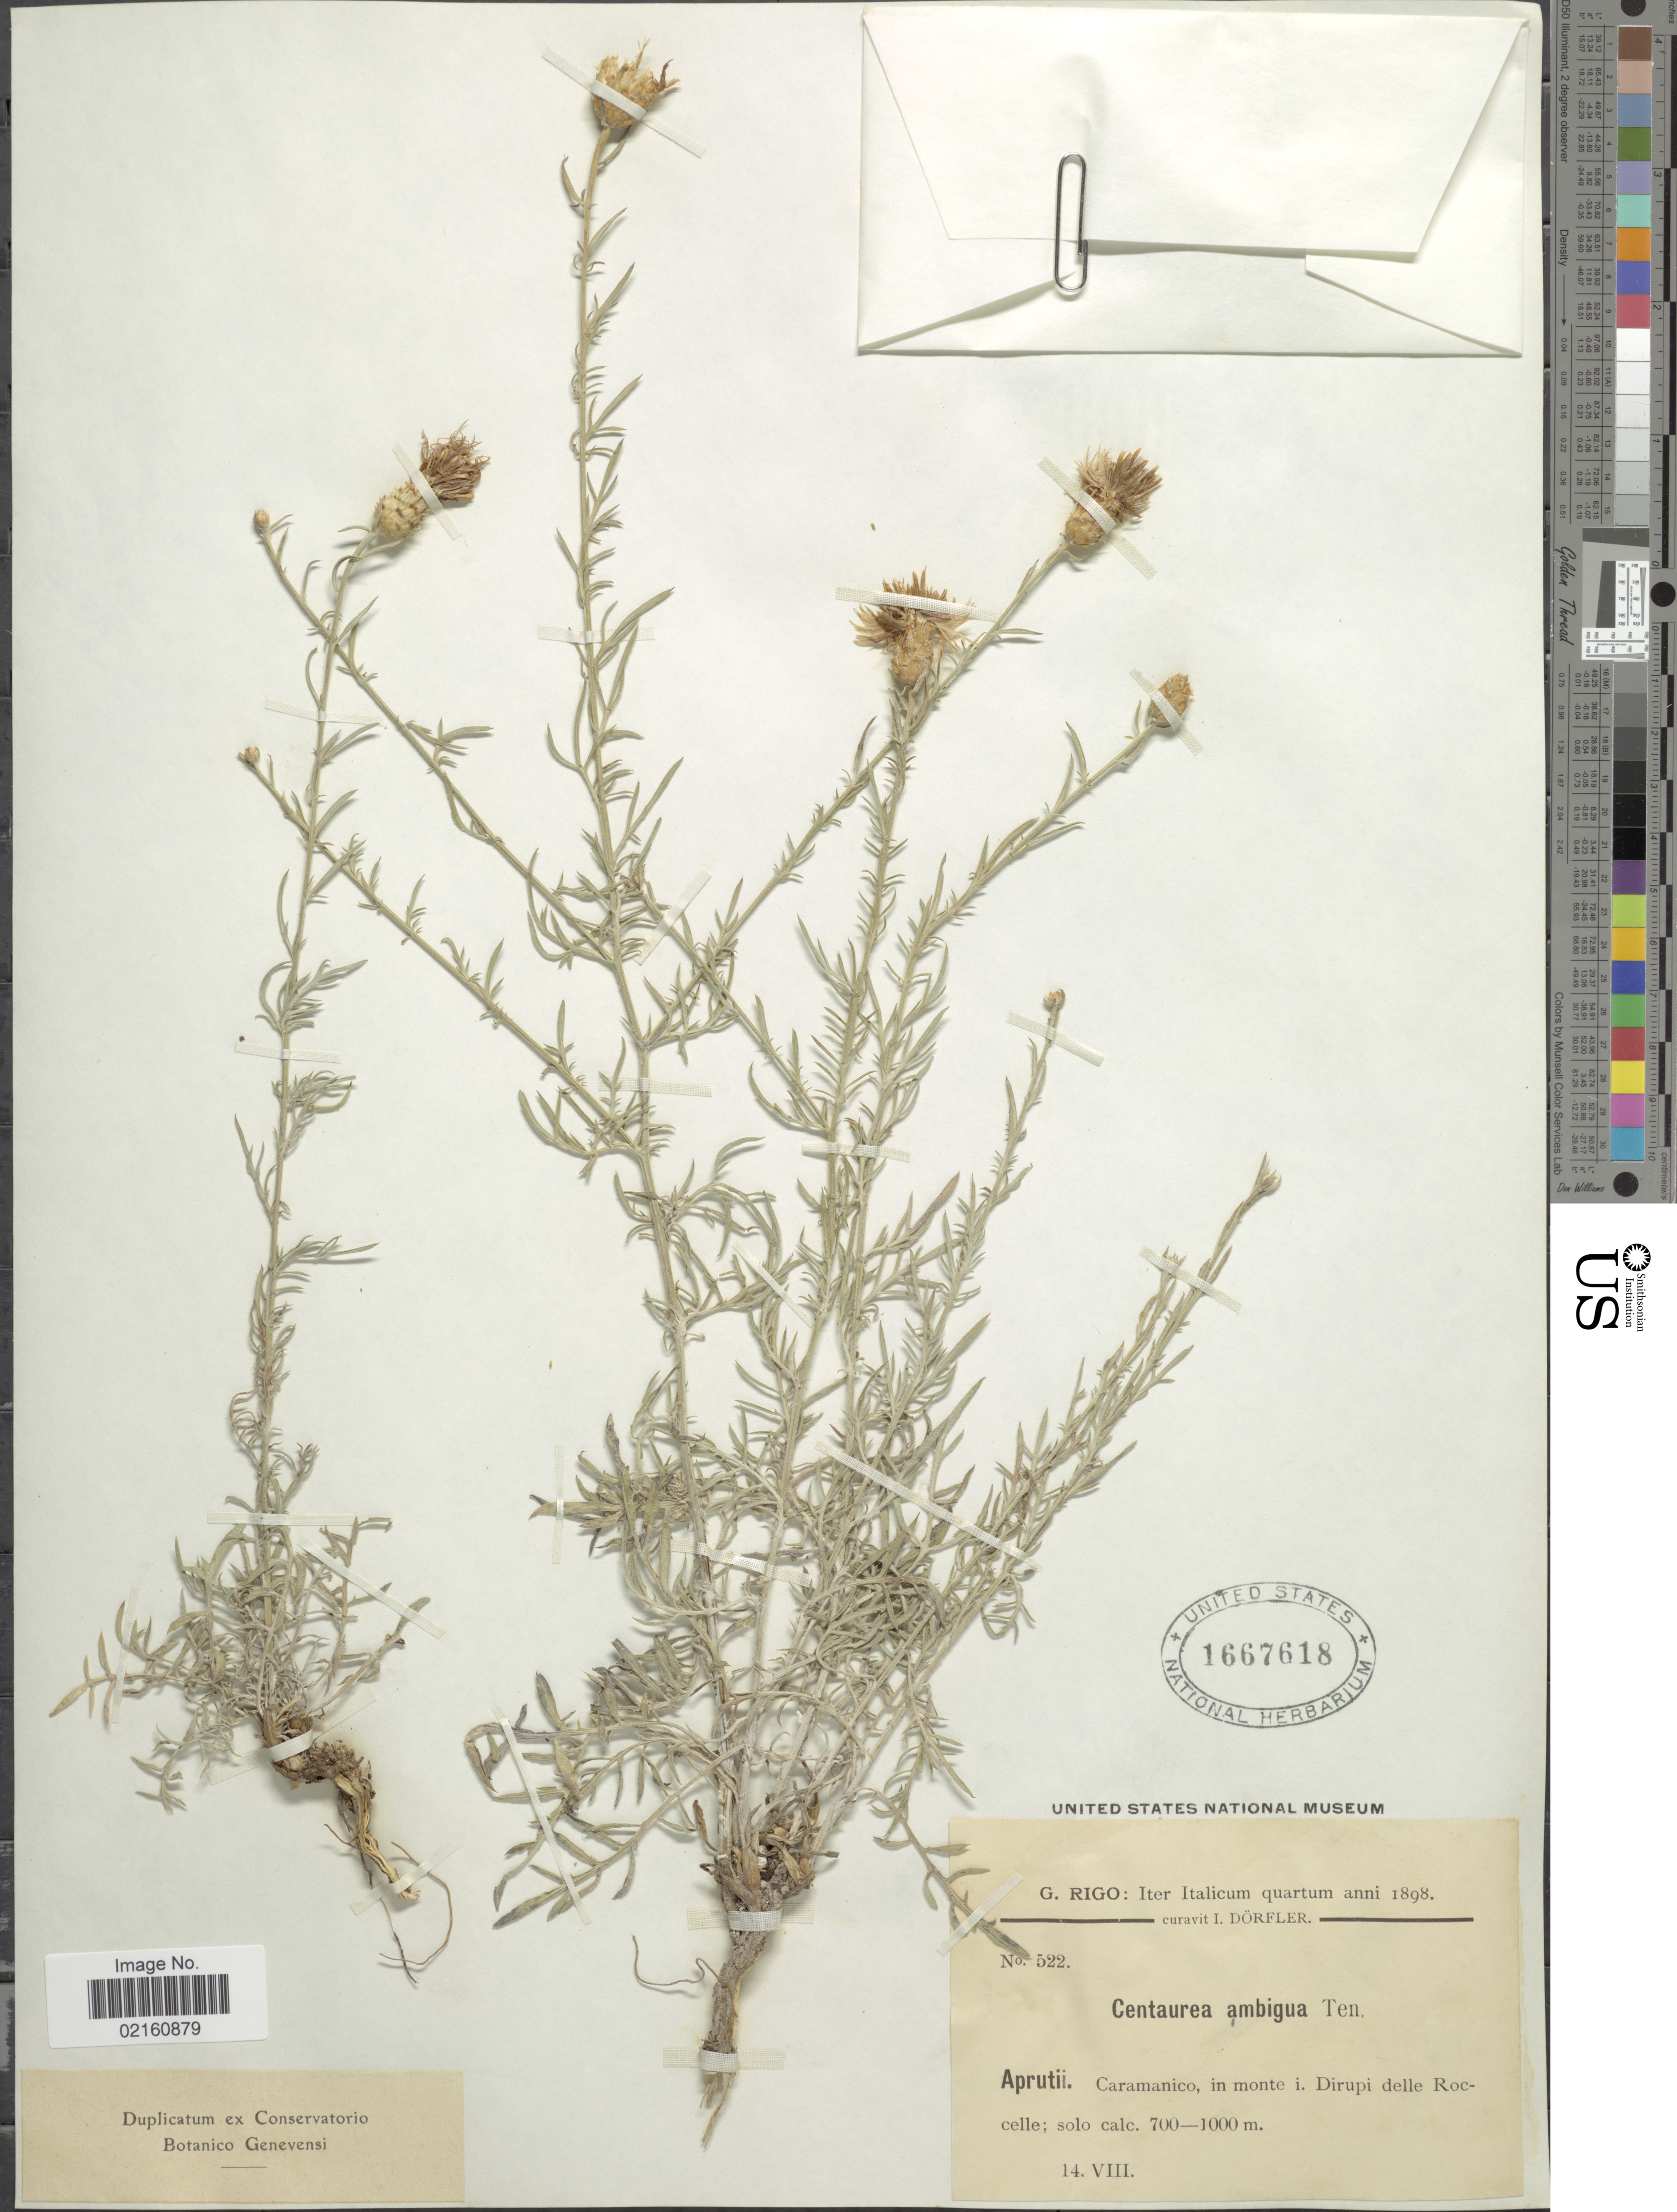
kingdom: Plantae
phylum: Tracheophyta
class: Magnoliopsida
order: Asterales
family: Asteraceae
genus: Centaurea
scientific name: Centaurea ambigua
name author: Guss.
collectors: G. Rigo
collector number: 522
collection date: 1898-08-14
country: Italy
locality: Aprutii, Caramanico, in monte i. Dirupi delle Roccelle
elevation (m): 700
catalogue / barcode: US 1667618